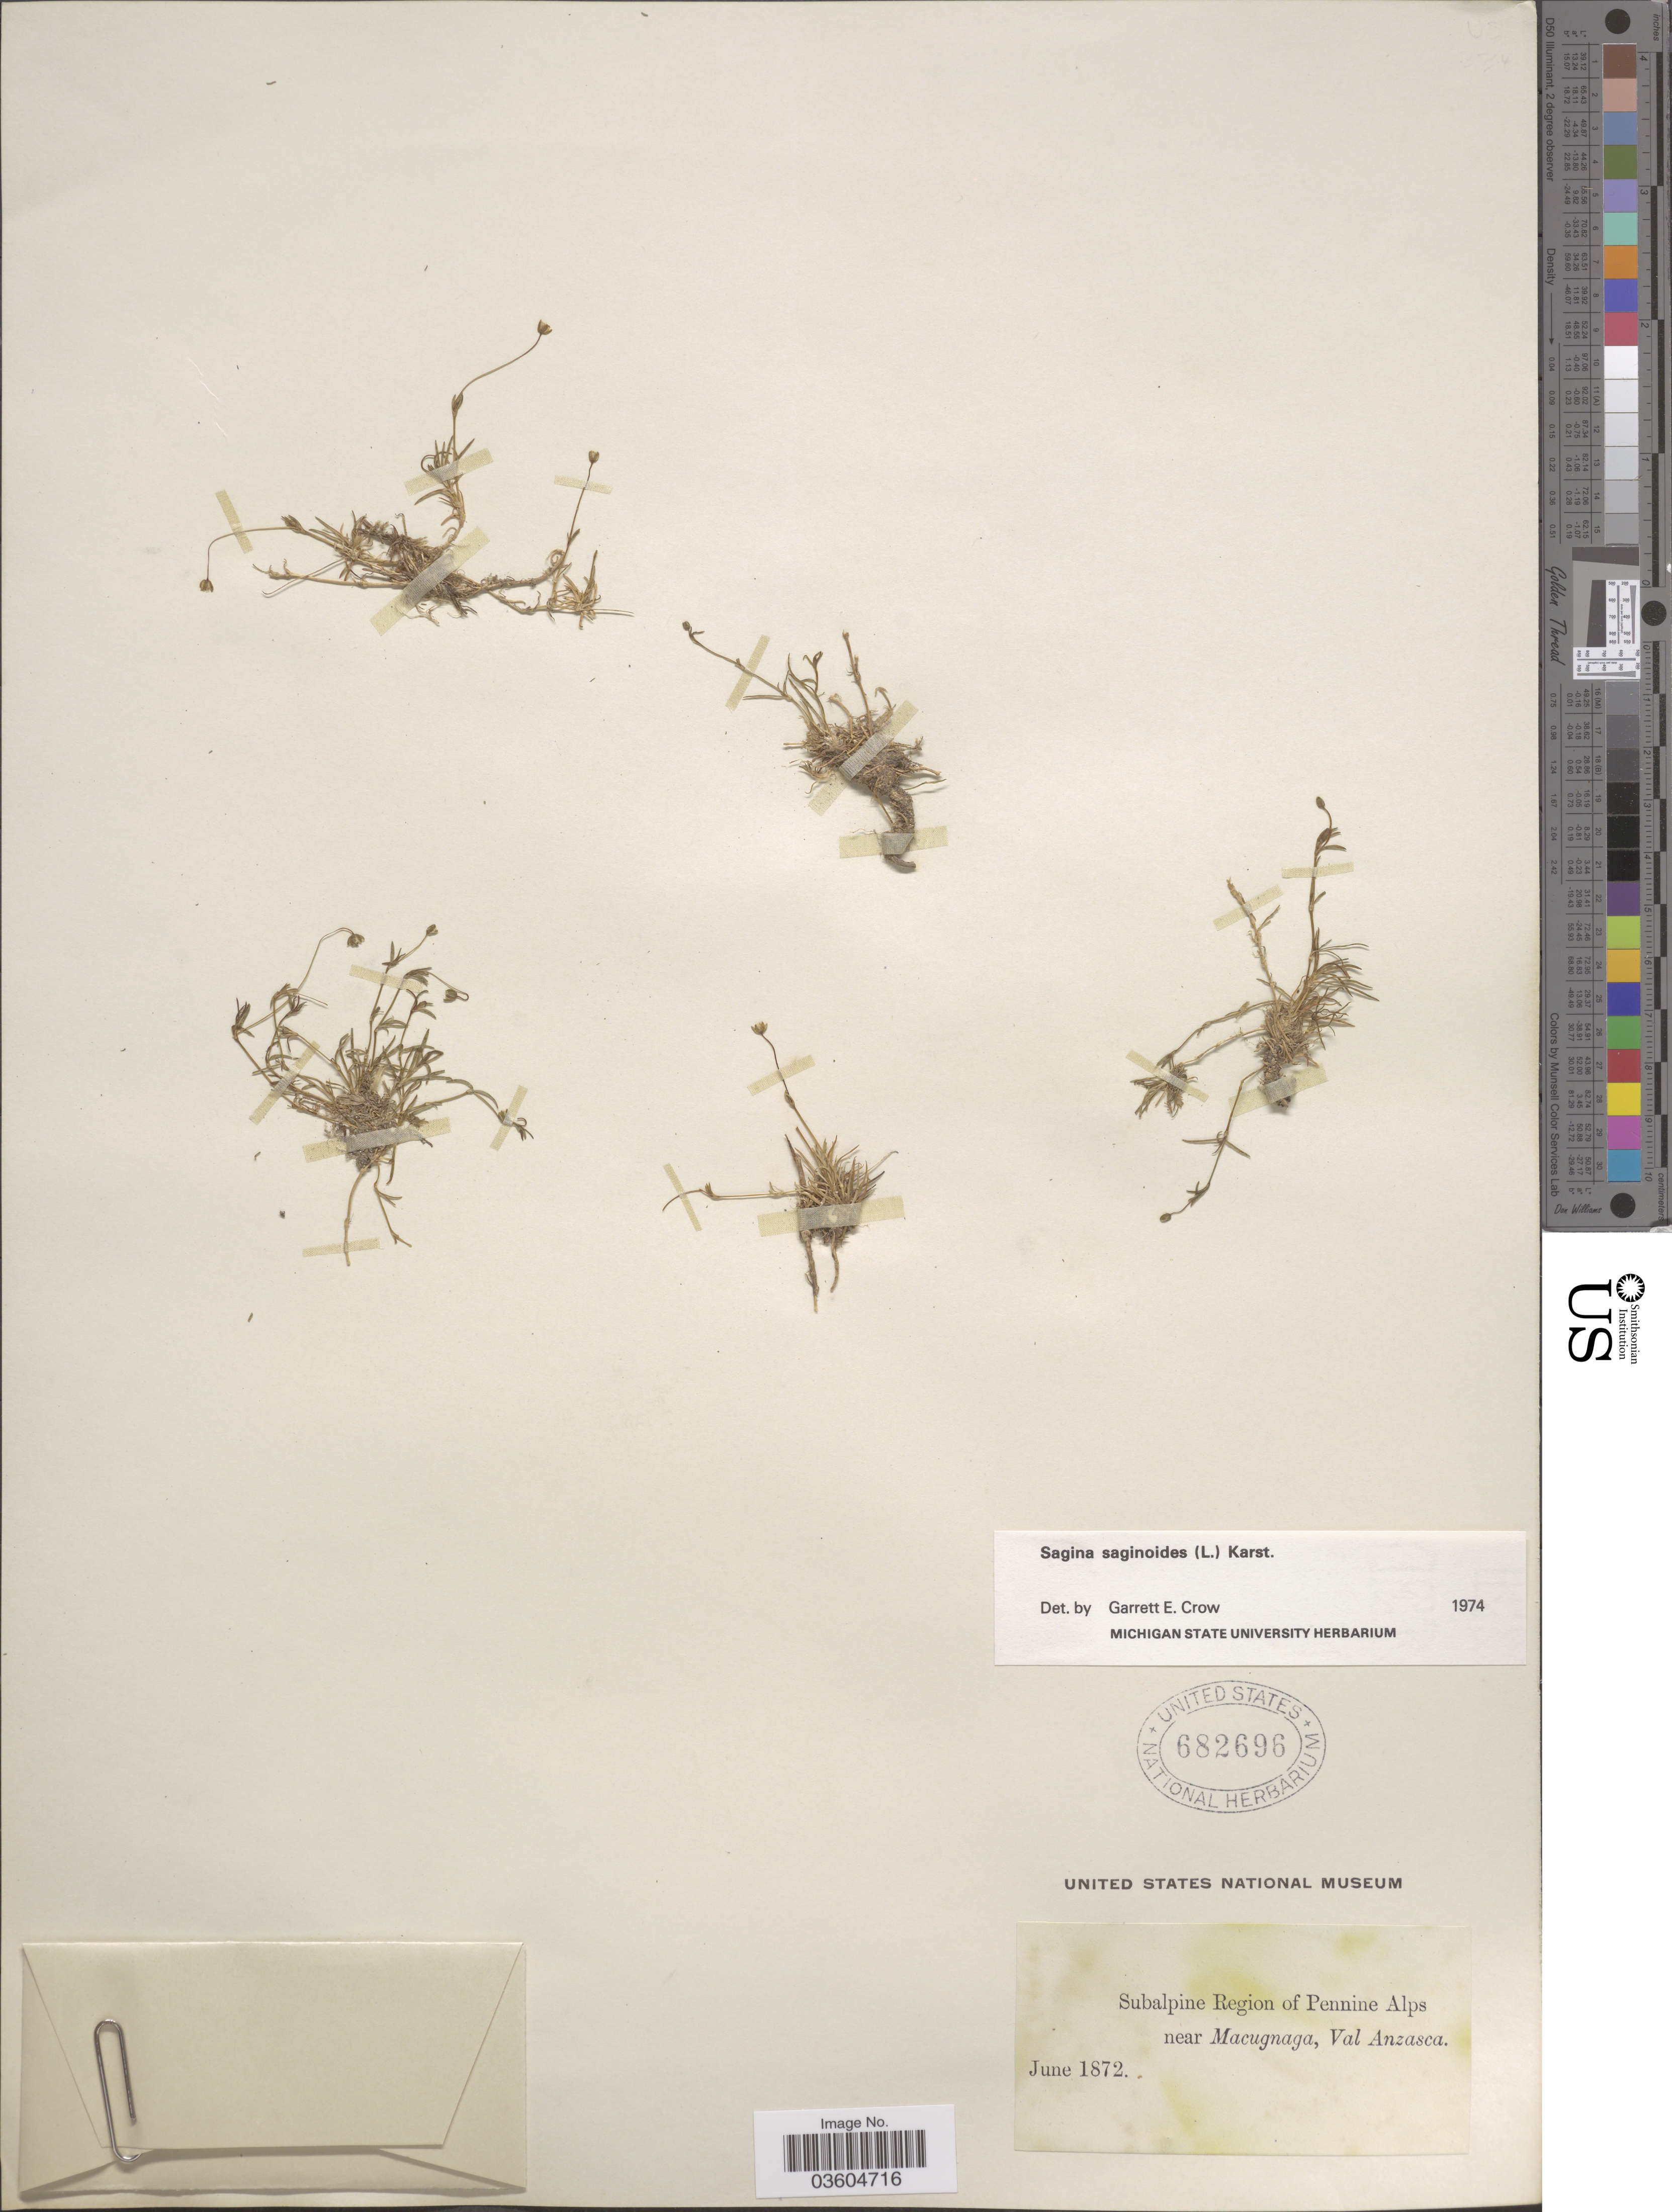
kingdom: Plantae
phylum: Tracheophyta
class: Magnoliopsida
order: Caryophyllales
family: Caryophyllaceae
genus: Sagina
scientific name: Sagina saginoides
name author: (L.) H. Karst.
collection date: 1872-06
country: Italy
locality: Subalpine Region of Pennine Alps near Macugnaga, Val Anzasca.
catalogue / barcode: US 682696